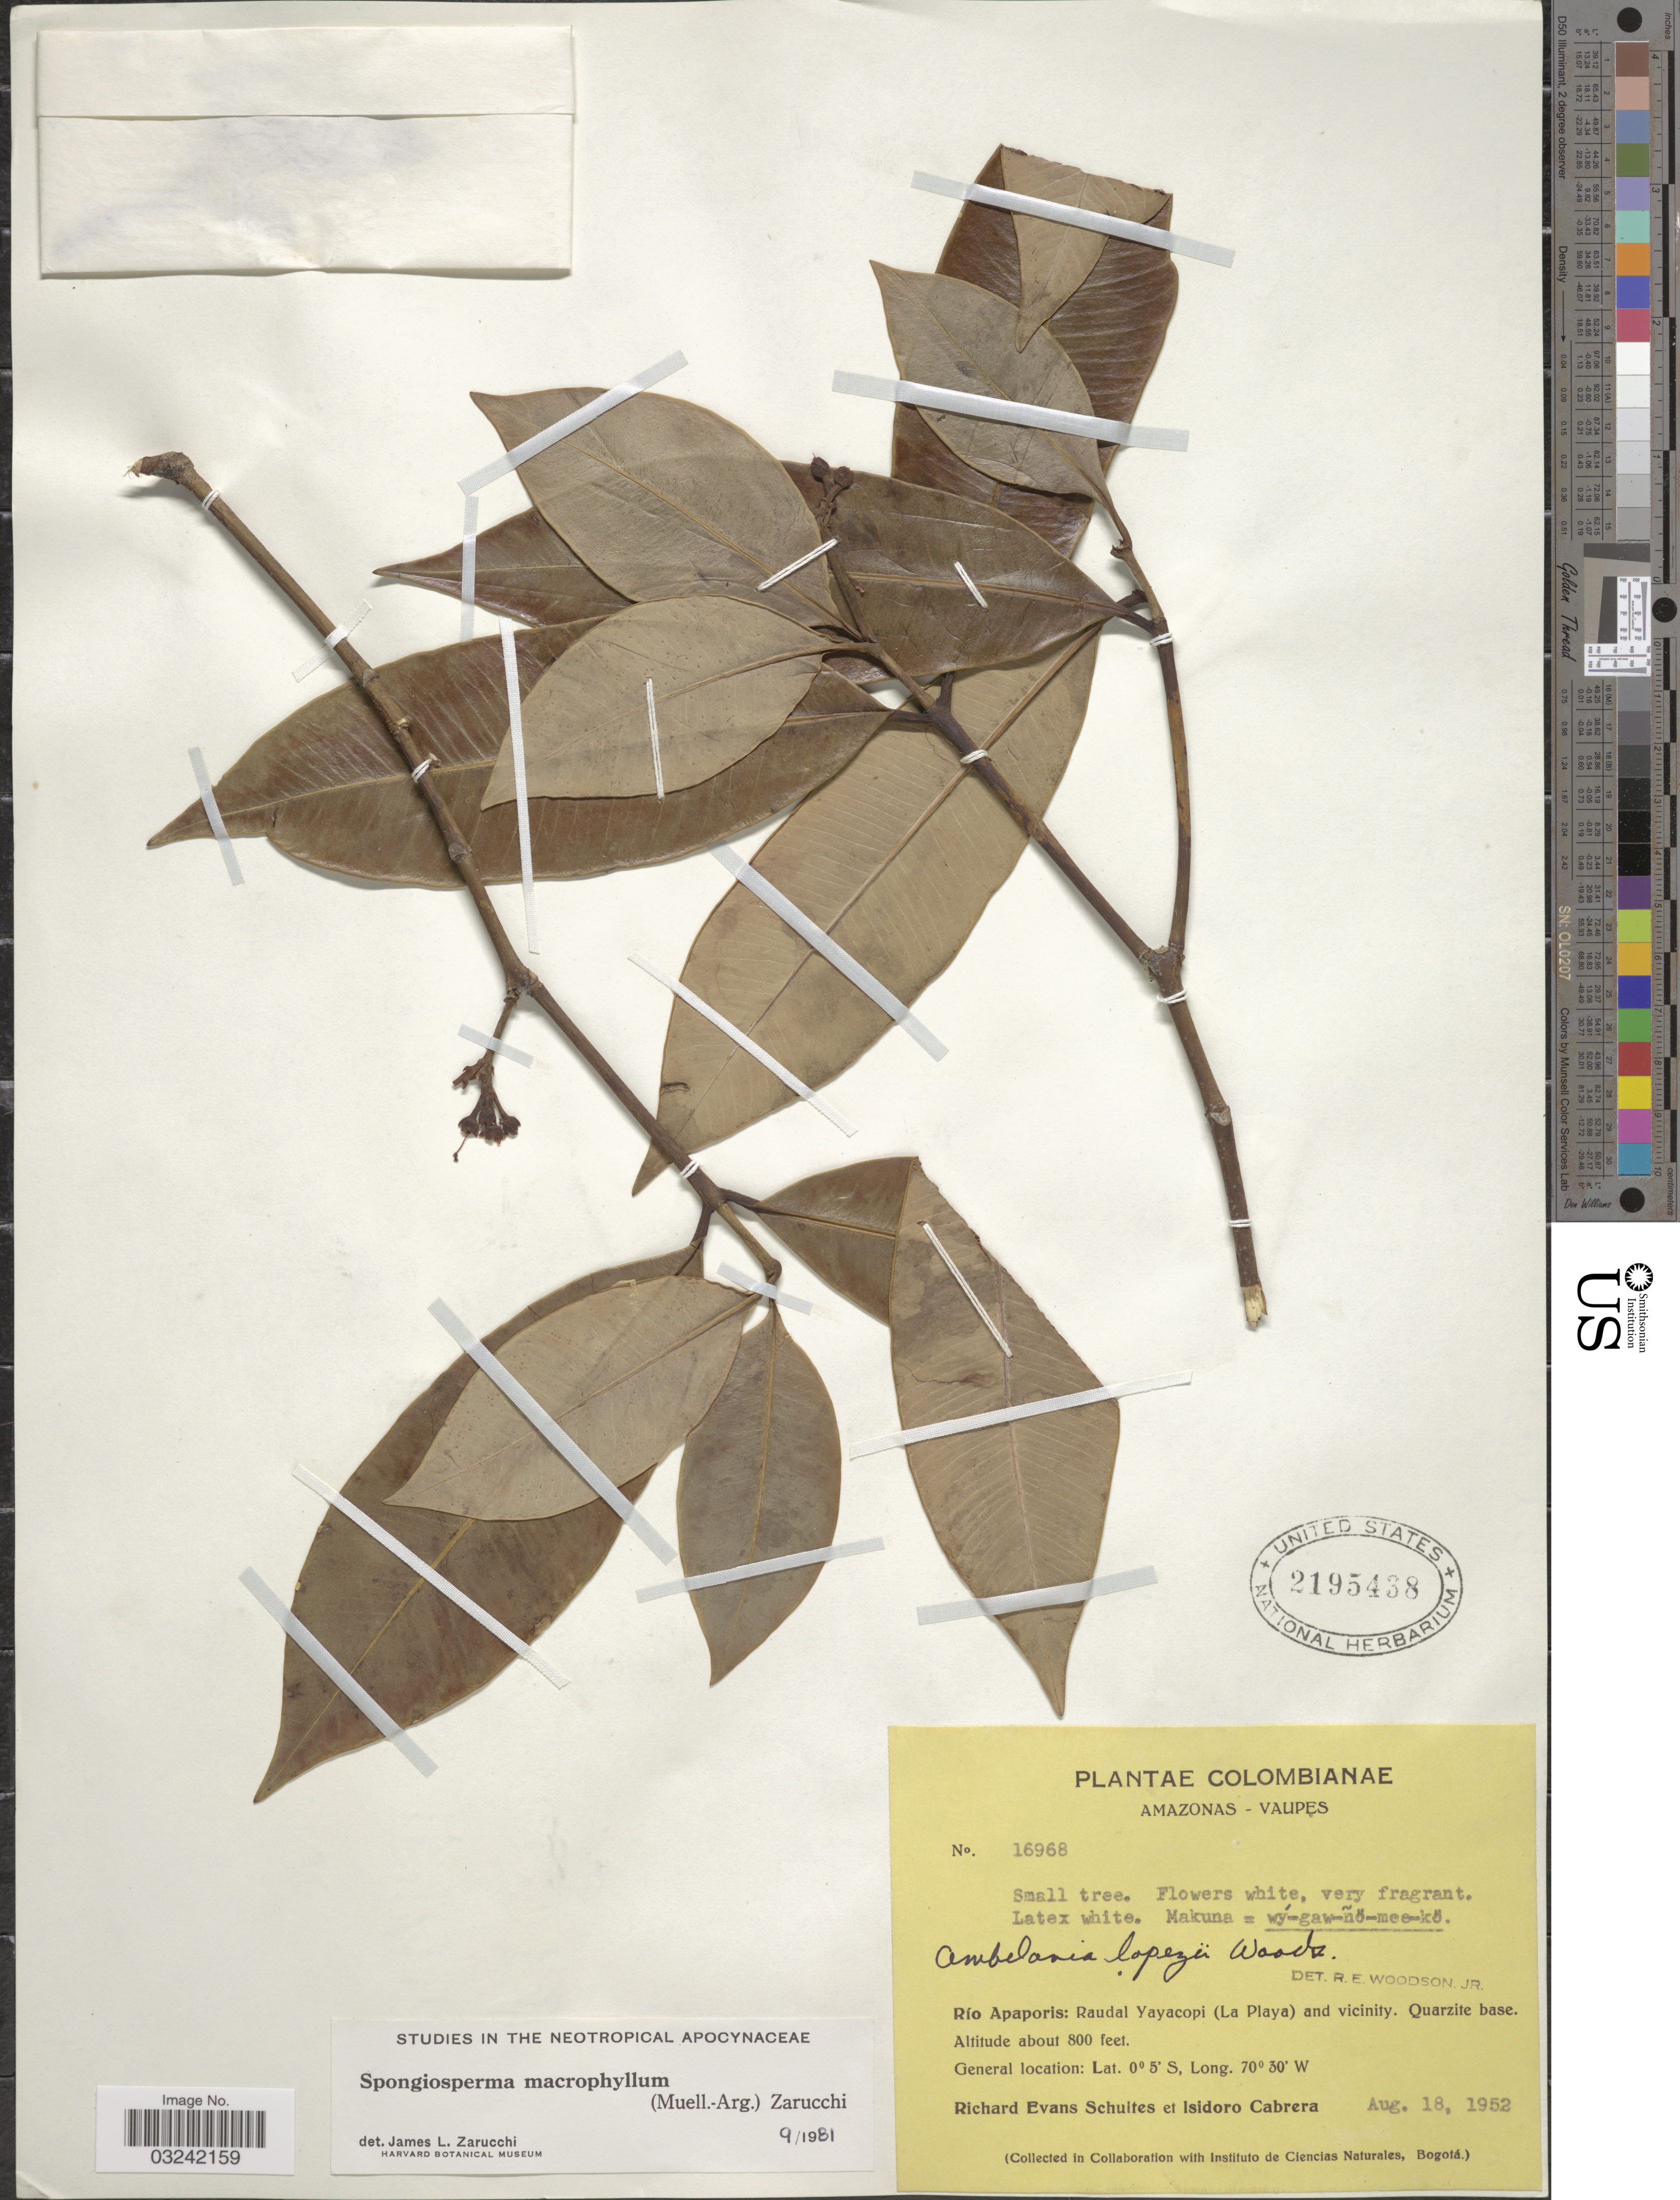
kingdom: Plantae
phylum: Tracheophyta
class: Magnoliopsida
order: Gentianales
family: Apocynaceae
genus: Spongiosperma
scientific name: Spongiosperma macrophyllum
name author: (Müll. Arg.) Zarucchi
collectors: R. E. Schultes & I. Cabrera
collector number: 16968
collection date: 1952-08-18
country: Colombia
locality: Amazonas - Vaupes. Río Apaporis: Raudal Yayacopi (La Playa) and vicinity.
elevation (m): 244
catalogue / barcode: US 2195438